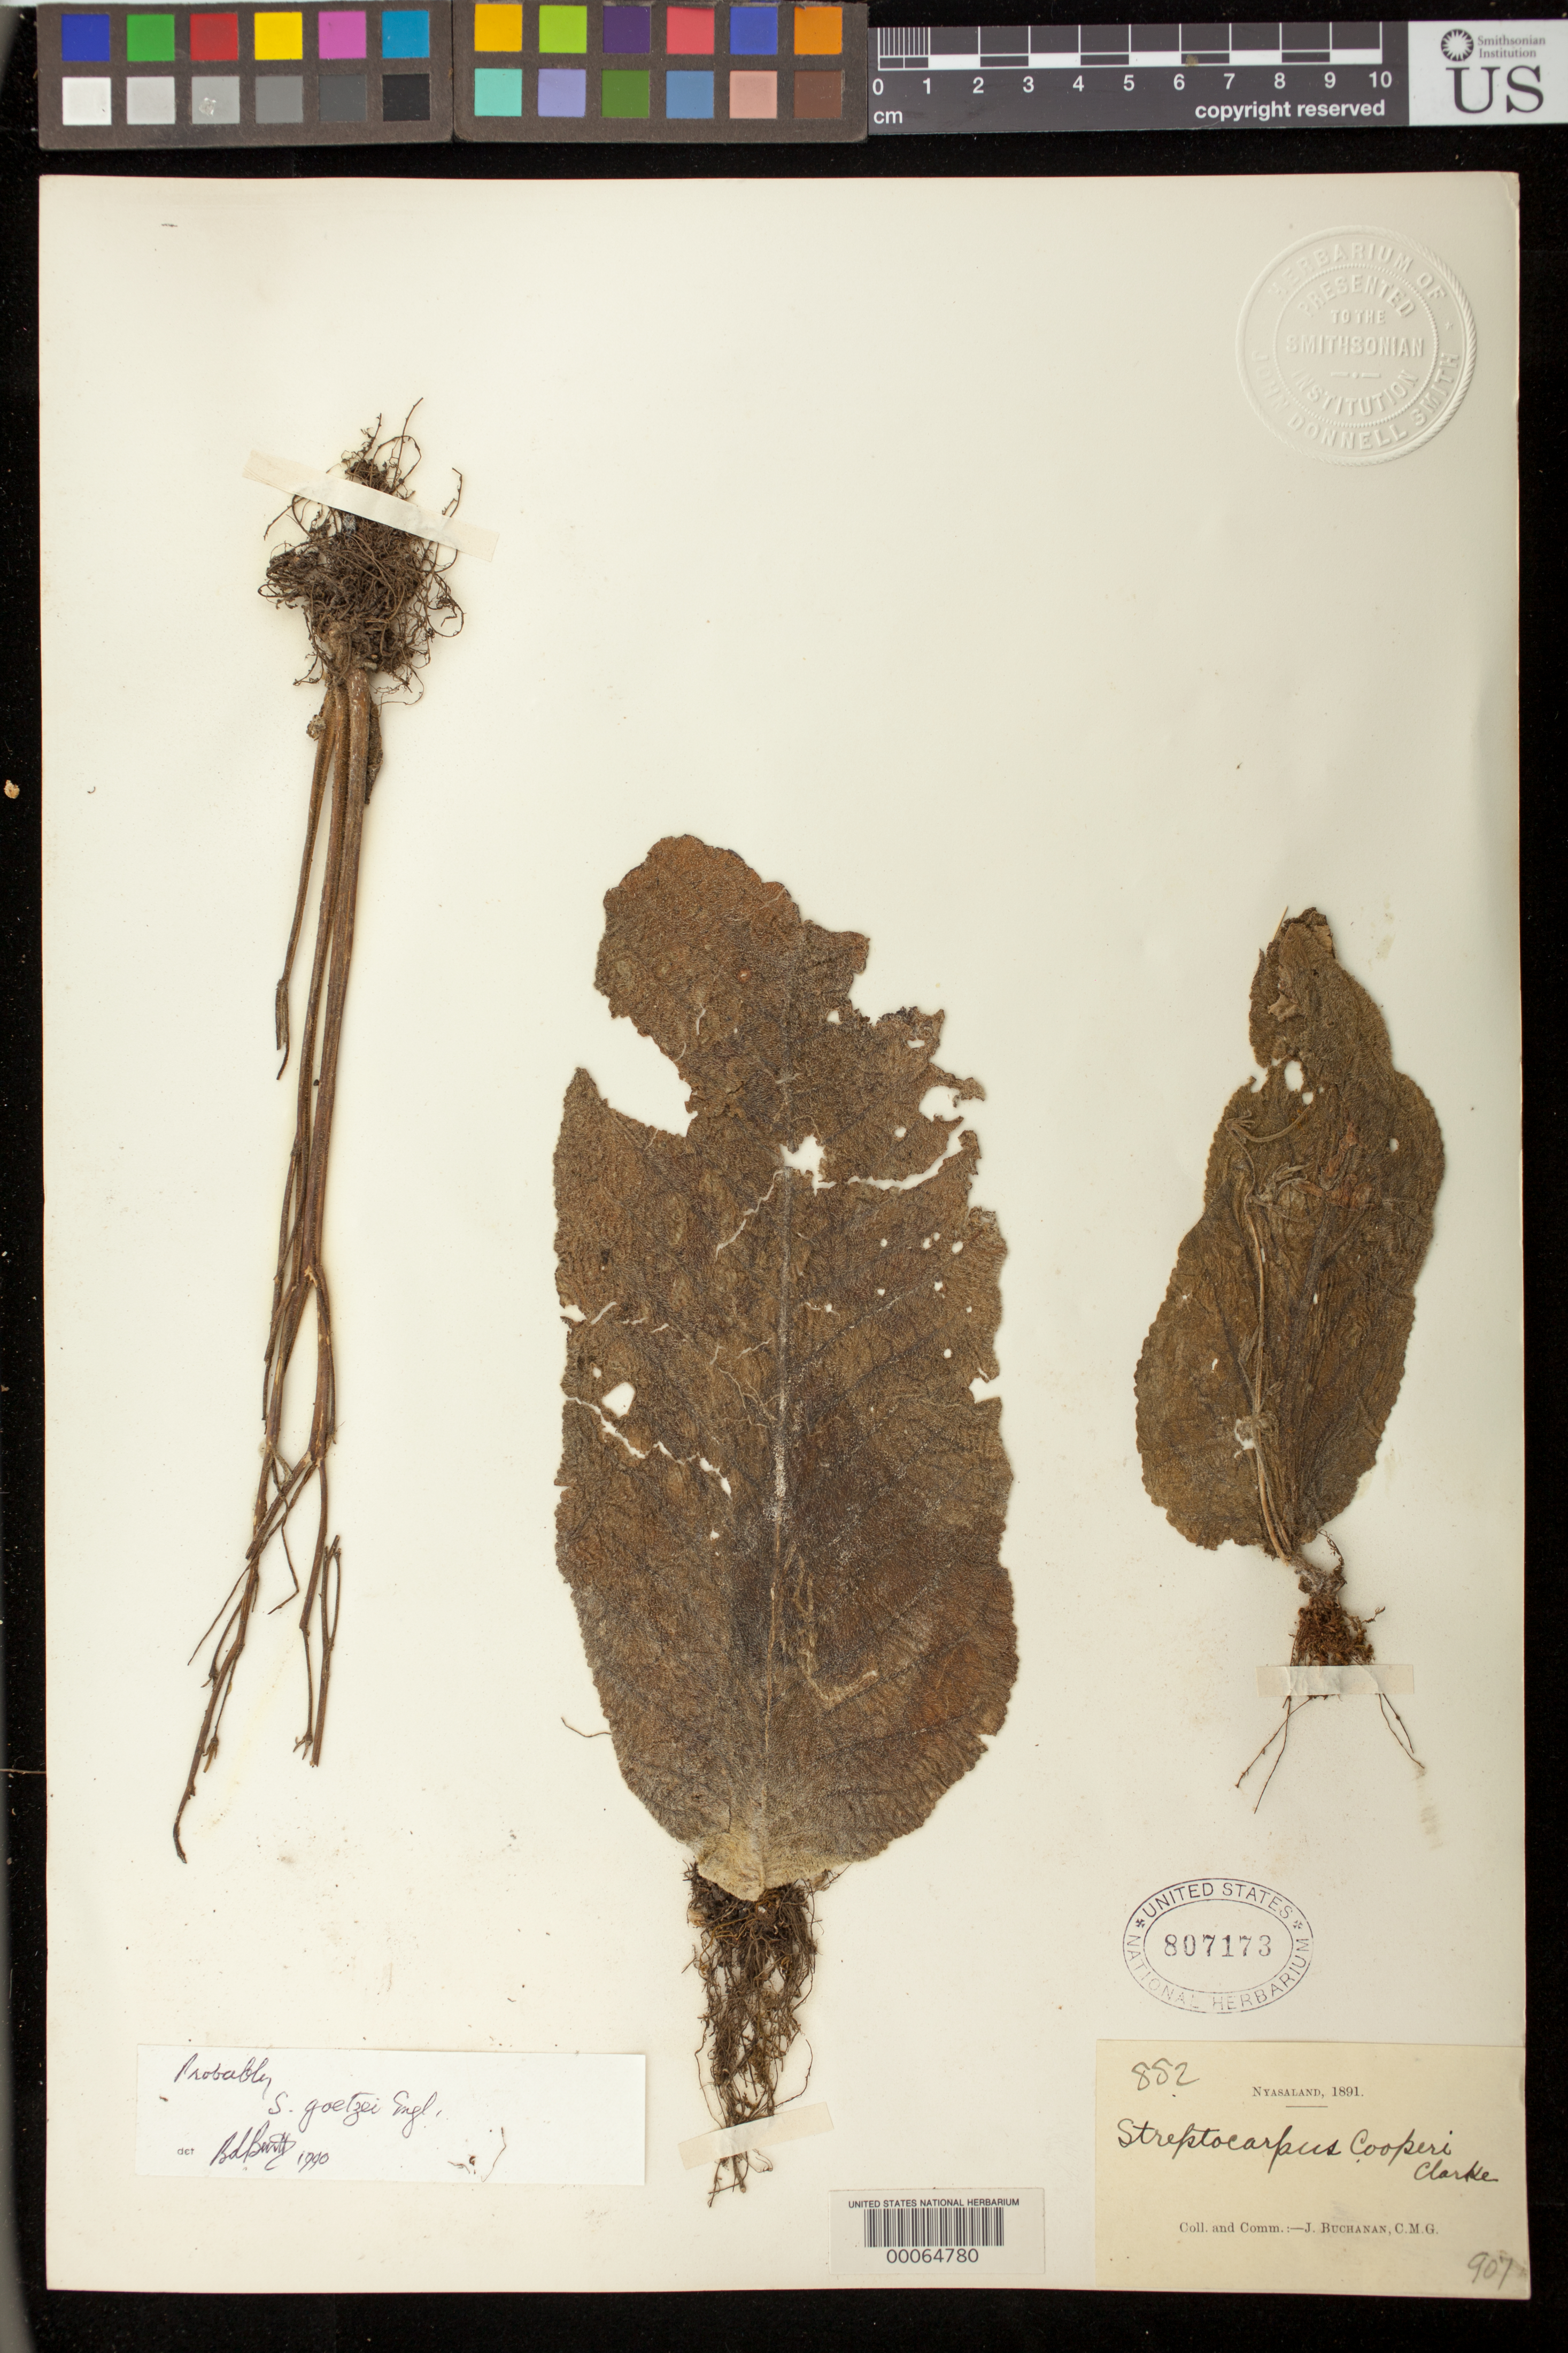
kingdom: Plantae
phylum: Tracheophyta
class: Magnoliopsida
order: Lamiales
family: Gesneriaceae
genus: Streptocarpus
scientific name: Streptocarpus pallidiflorus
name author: C.B. Clarke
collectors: J. Buchanan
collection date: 1891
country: Congo, Democratic Republic of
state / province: Lualaba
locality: Nyasaland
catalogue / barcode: US 807173